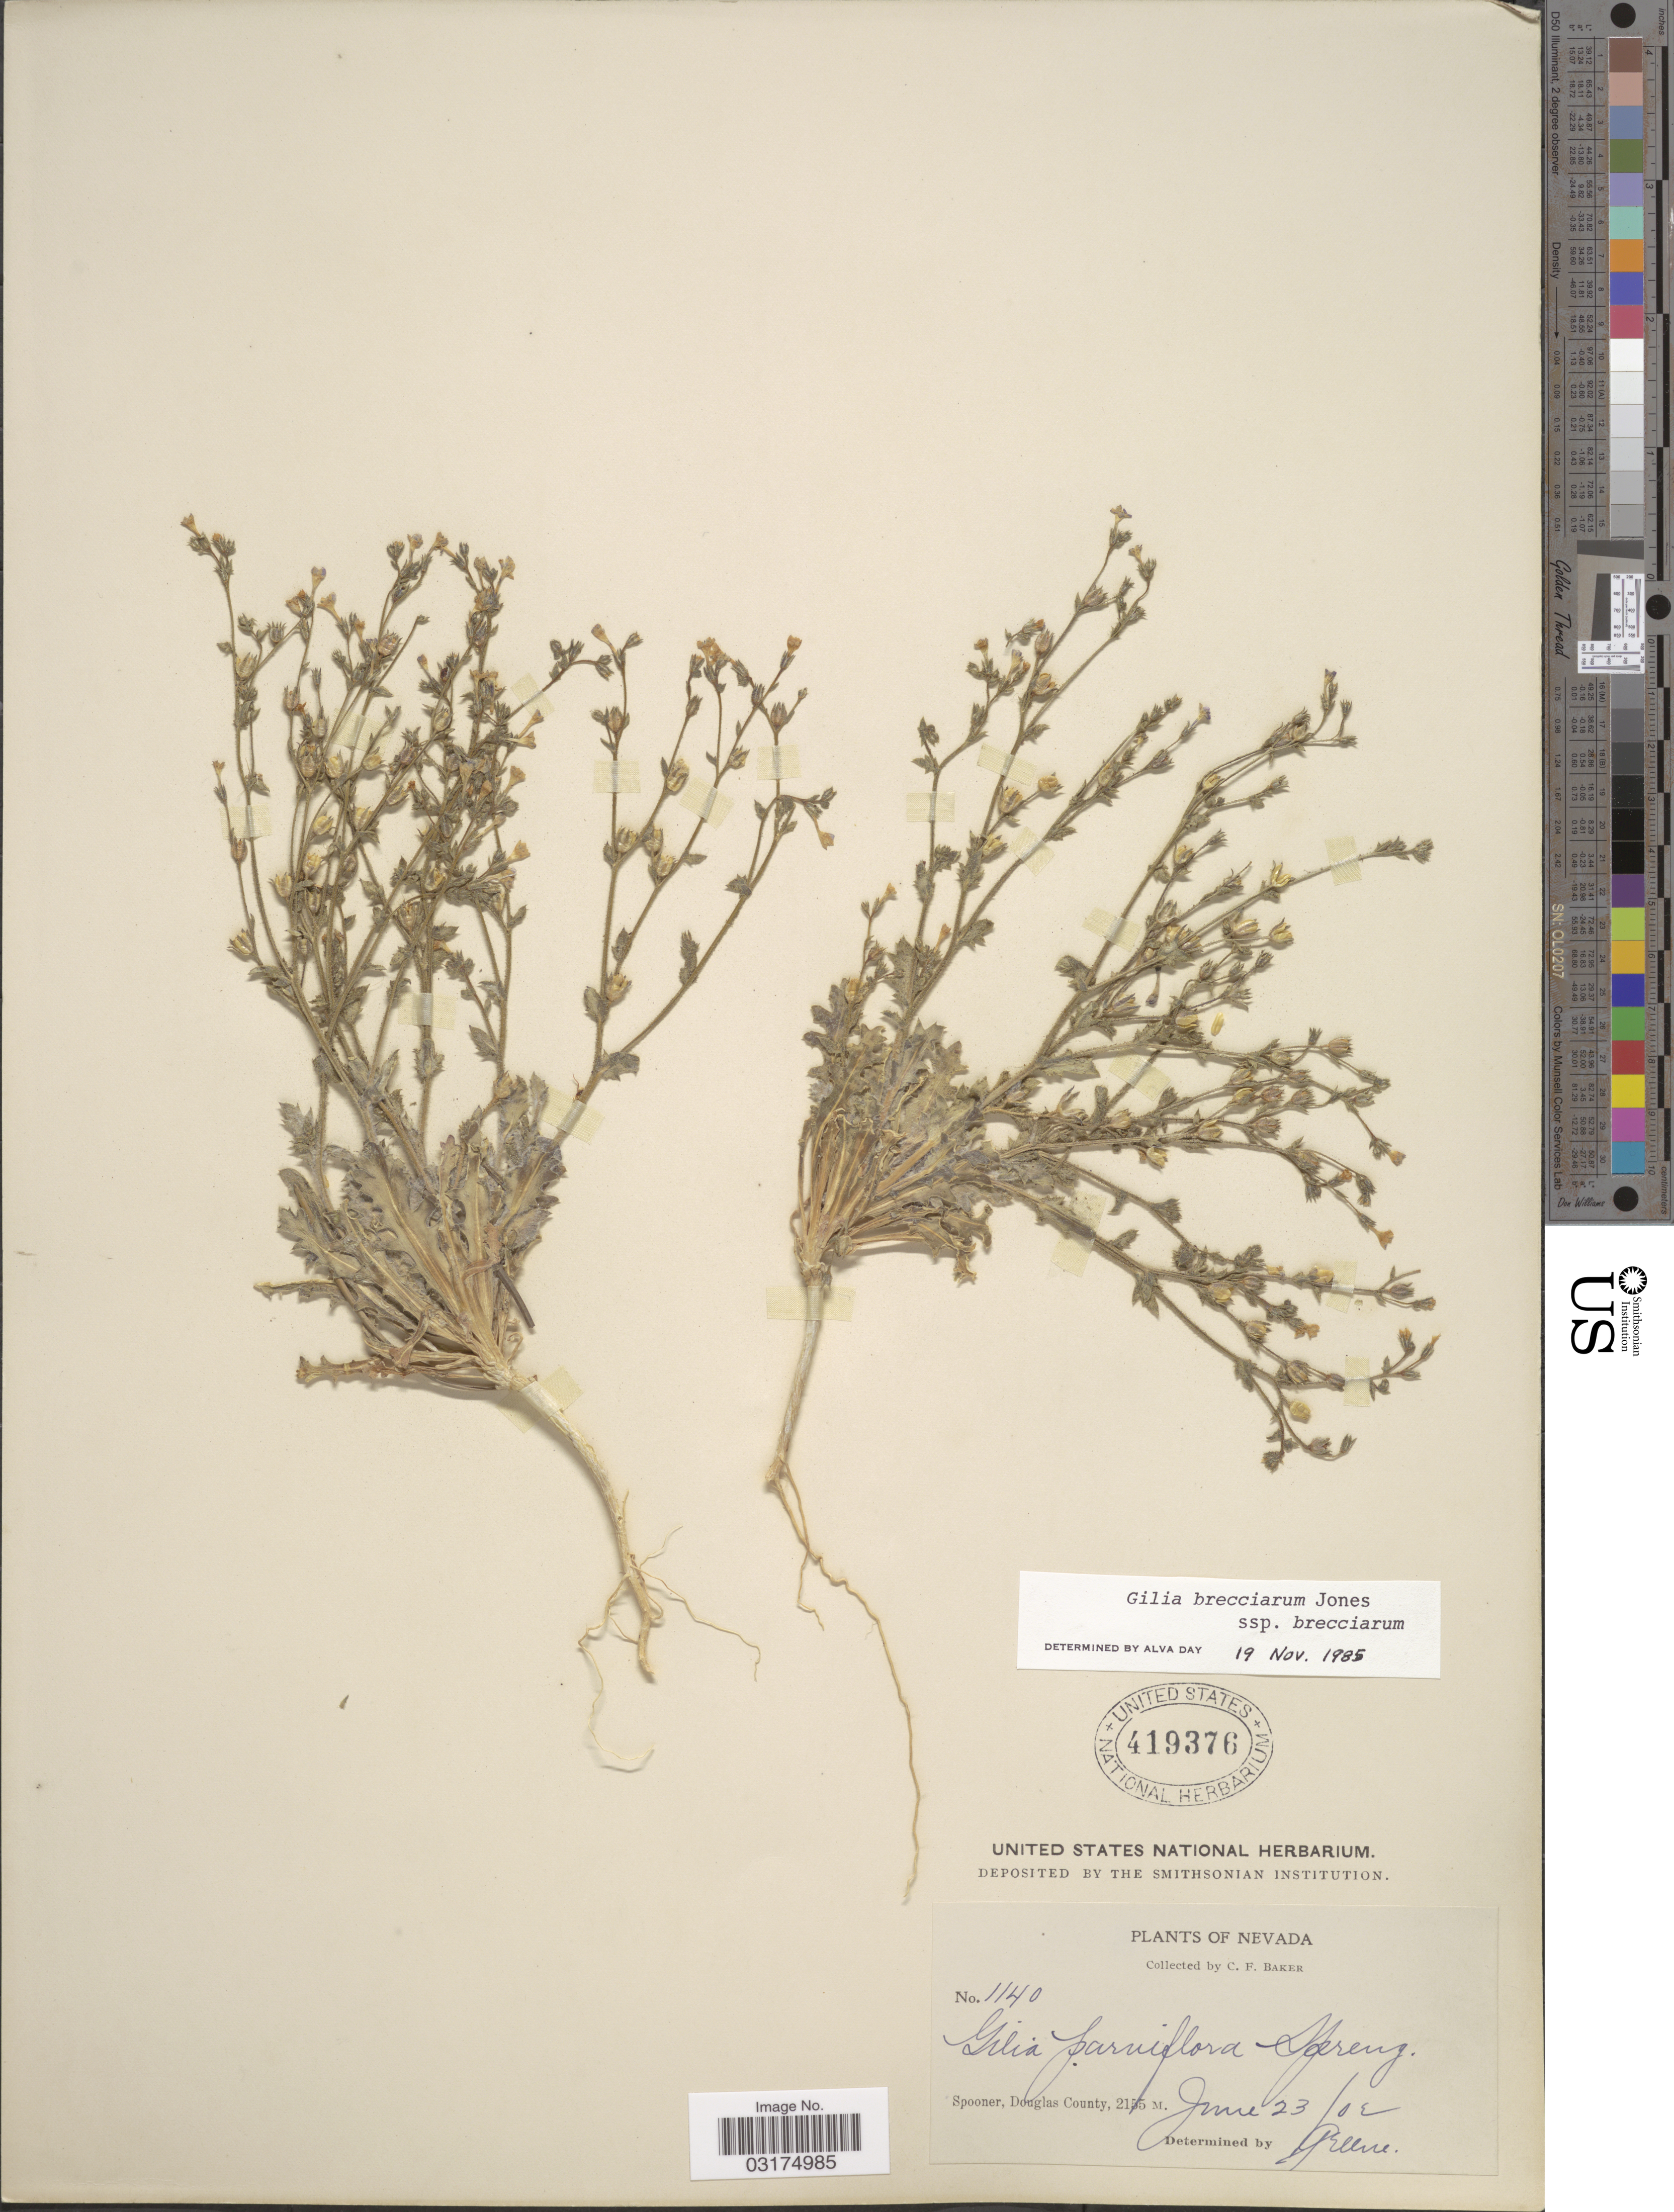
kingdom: Plantae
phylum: Tracheophyta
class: Magnoliopsida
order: Ericales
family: Polemoniaceae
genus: Gilia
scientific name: Gilia brecciarum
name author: M.E. Jones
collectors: C. F. Baker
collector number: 1140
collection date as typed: Transcribed d/m/y: 23/6/3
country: United States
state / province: Nevada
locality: Spooner, Douglas County.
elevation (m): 2155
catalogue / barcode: US 419376